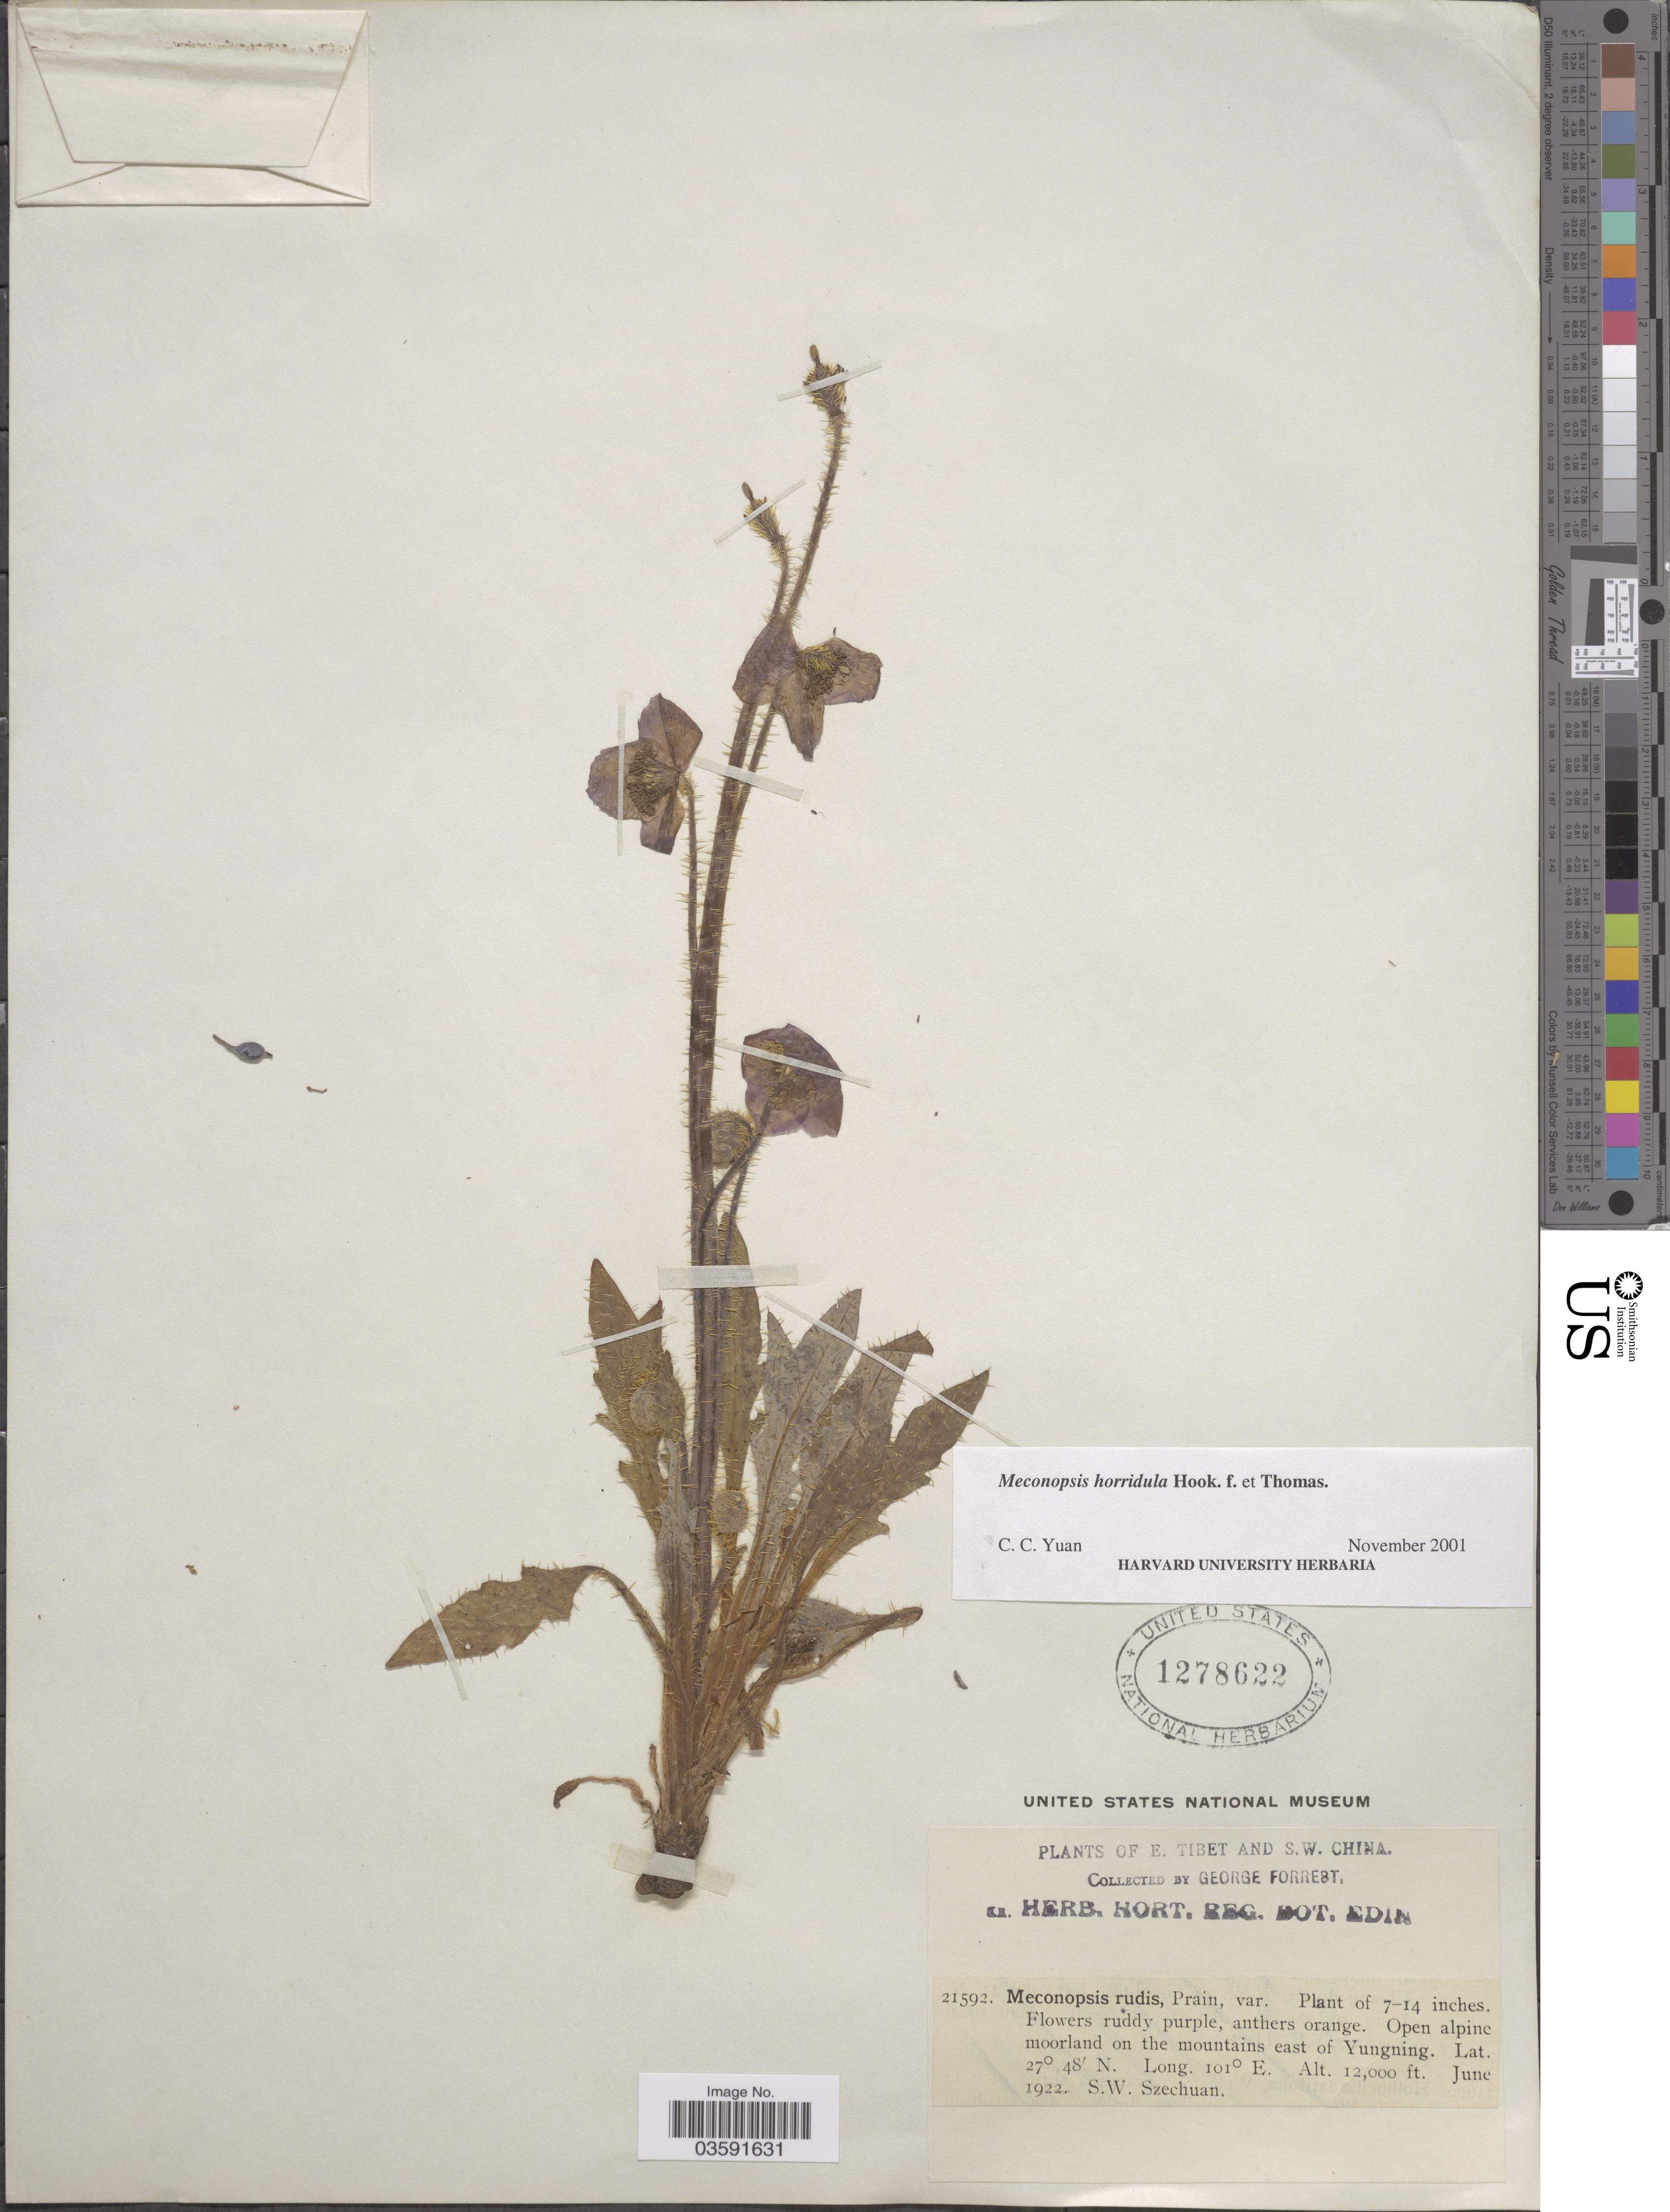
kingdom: Plantae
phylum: Tracheophyta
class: Magnoliopsida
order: Ranunculales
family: Papaveraceae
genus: Meconopsis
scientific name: Meconopsis horridula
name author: Hook. f. & Thomson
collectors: G. Forrest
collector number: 21592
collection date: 1922-06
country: China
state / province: Sichuan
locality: S.W. China. On the mountains east of Yungning. S.W. Szechuan.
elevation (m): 3658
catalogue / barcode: US 1278622